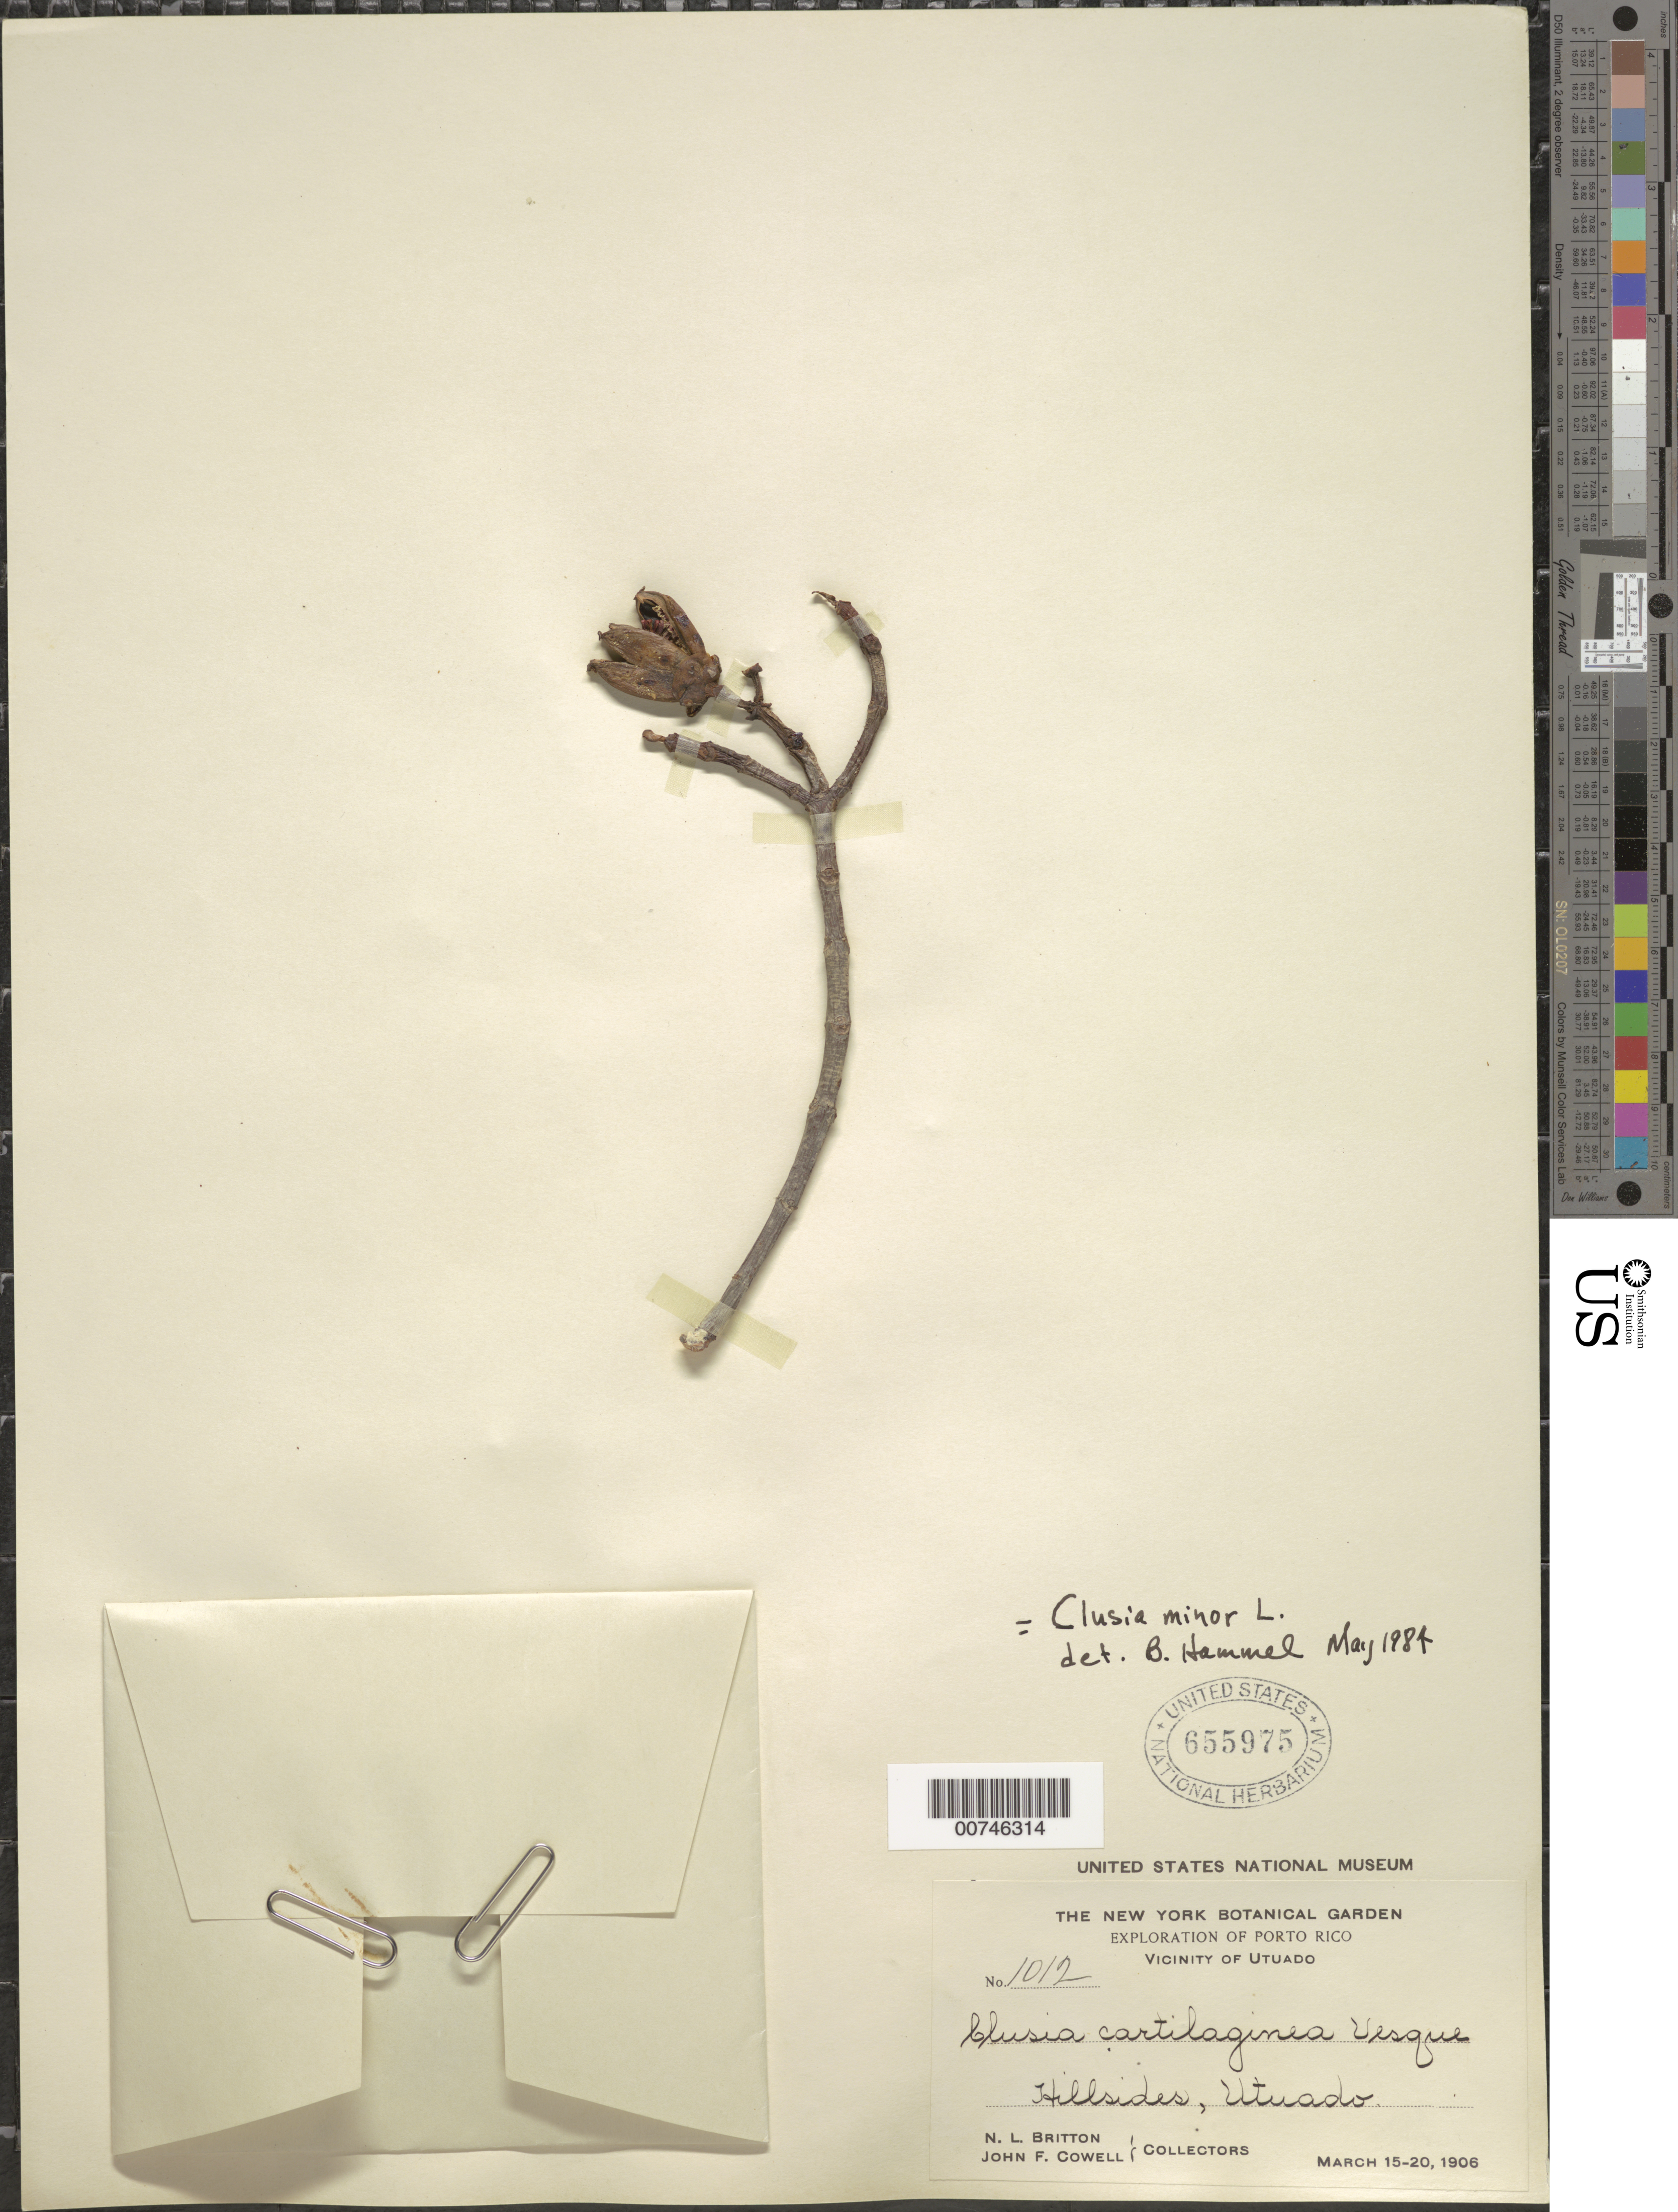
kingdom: Plantae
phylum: Tracheophyta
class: Magnoliopsida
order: Malpighiales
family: Clusiaceae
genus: Garcinia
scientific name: Garcinia minor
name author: L.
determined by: Hammel, Barry E., (MO), Missouri Botanical Garden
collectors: E. G. Britton & J. F. Cowell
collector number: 1012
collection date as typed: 15 Mar 1906 to 20 Mar 1906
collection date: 1906-03-15/1906-03-20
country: Puerto Rico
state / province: Utuado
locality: Vicinity of Utuado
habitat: Hillsides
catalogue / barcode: US 655975